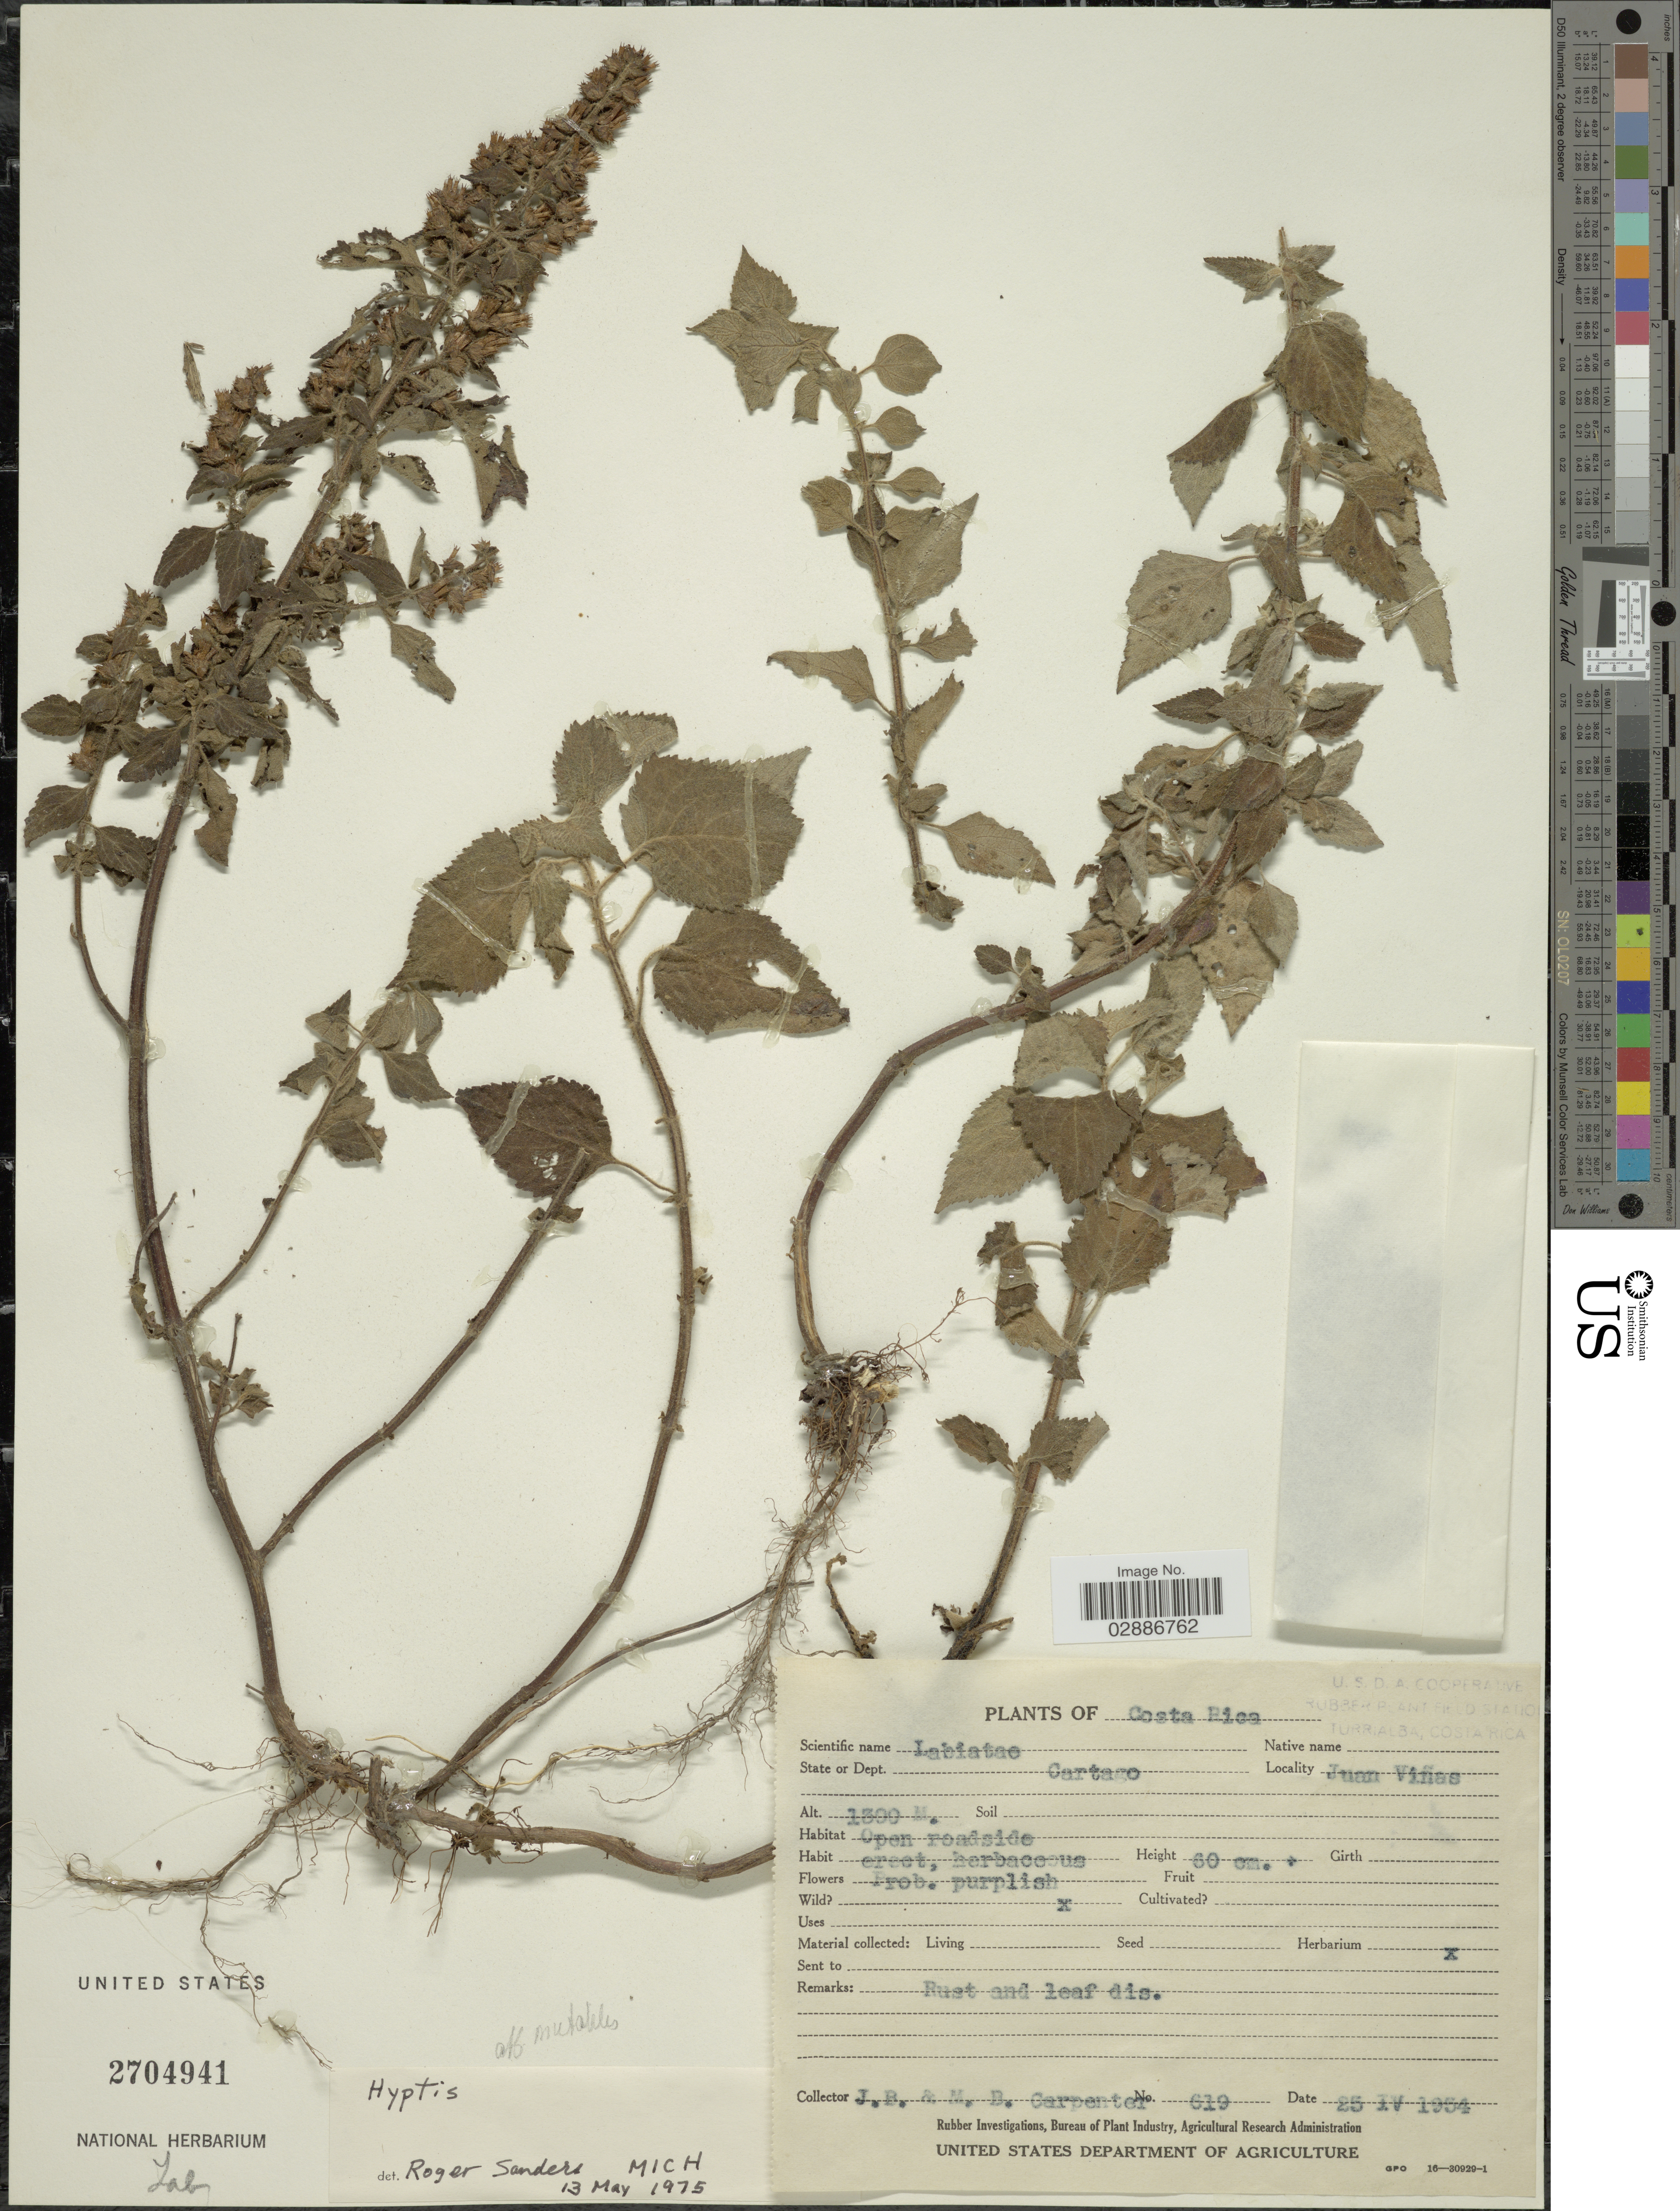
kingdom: Plantae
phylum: Tracheophyta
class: Magnoliopsida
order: Lamiales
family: Lamiaceae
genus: Cantinoa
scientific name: Cantinoa sp.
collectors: J. Carpenter & M. Carpenter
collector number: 619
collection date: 1954-04-25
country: Costa Rica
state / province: Cartago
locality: Juan Viñas.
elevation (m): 1300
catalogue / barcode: US 2704941